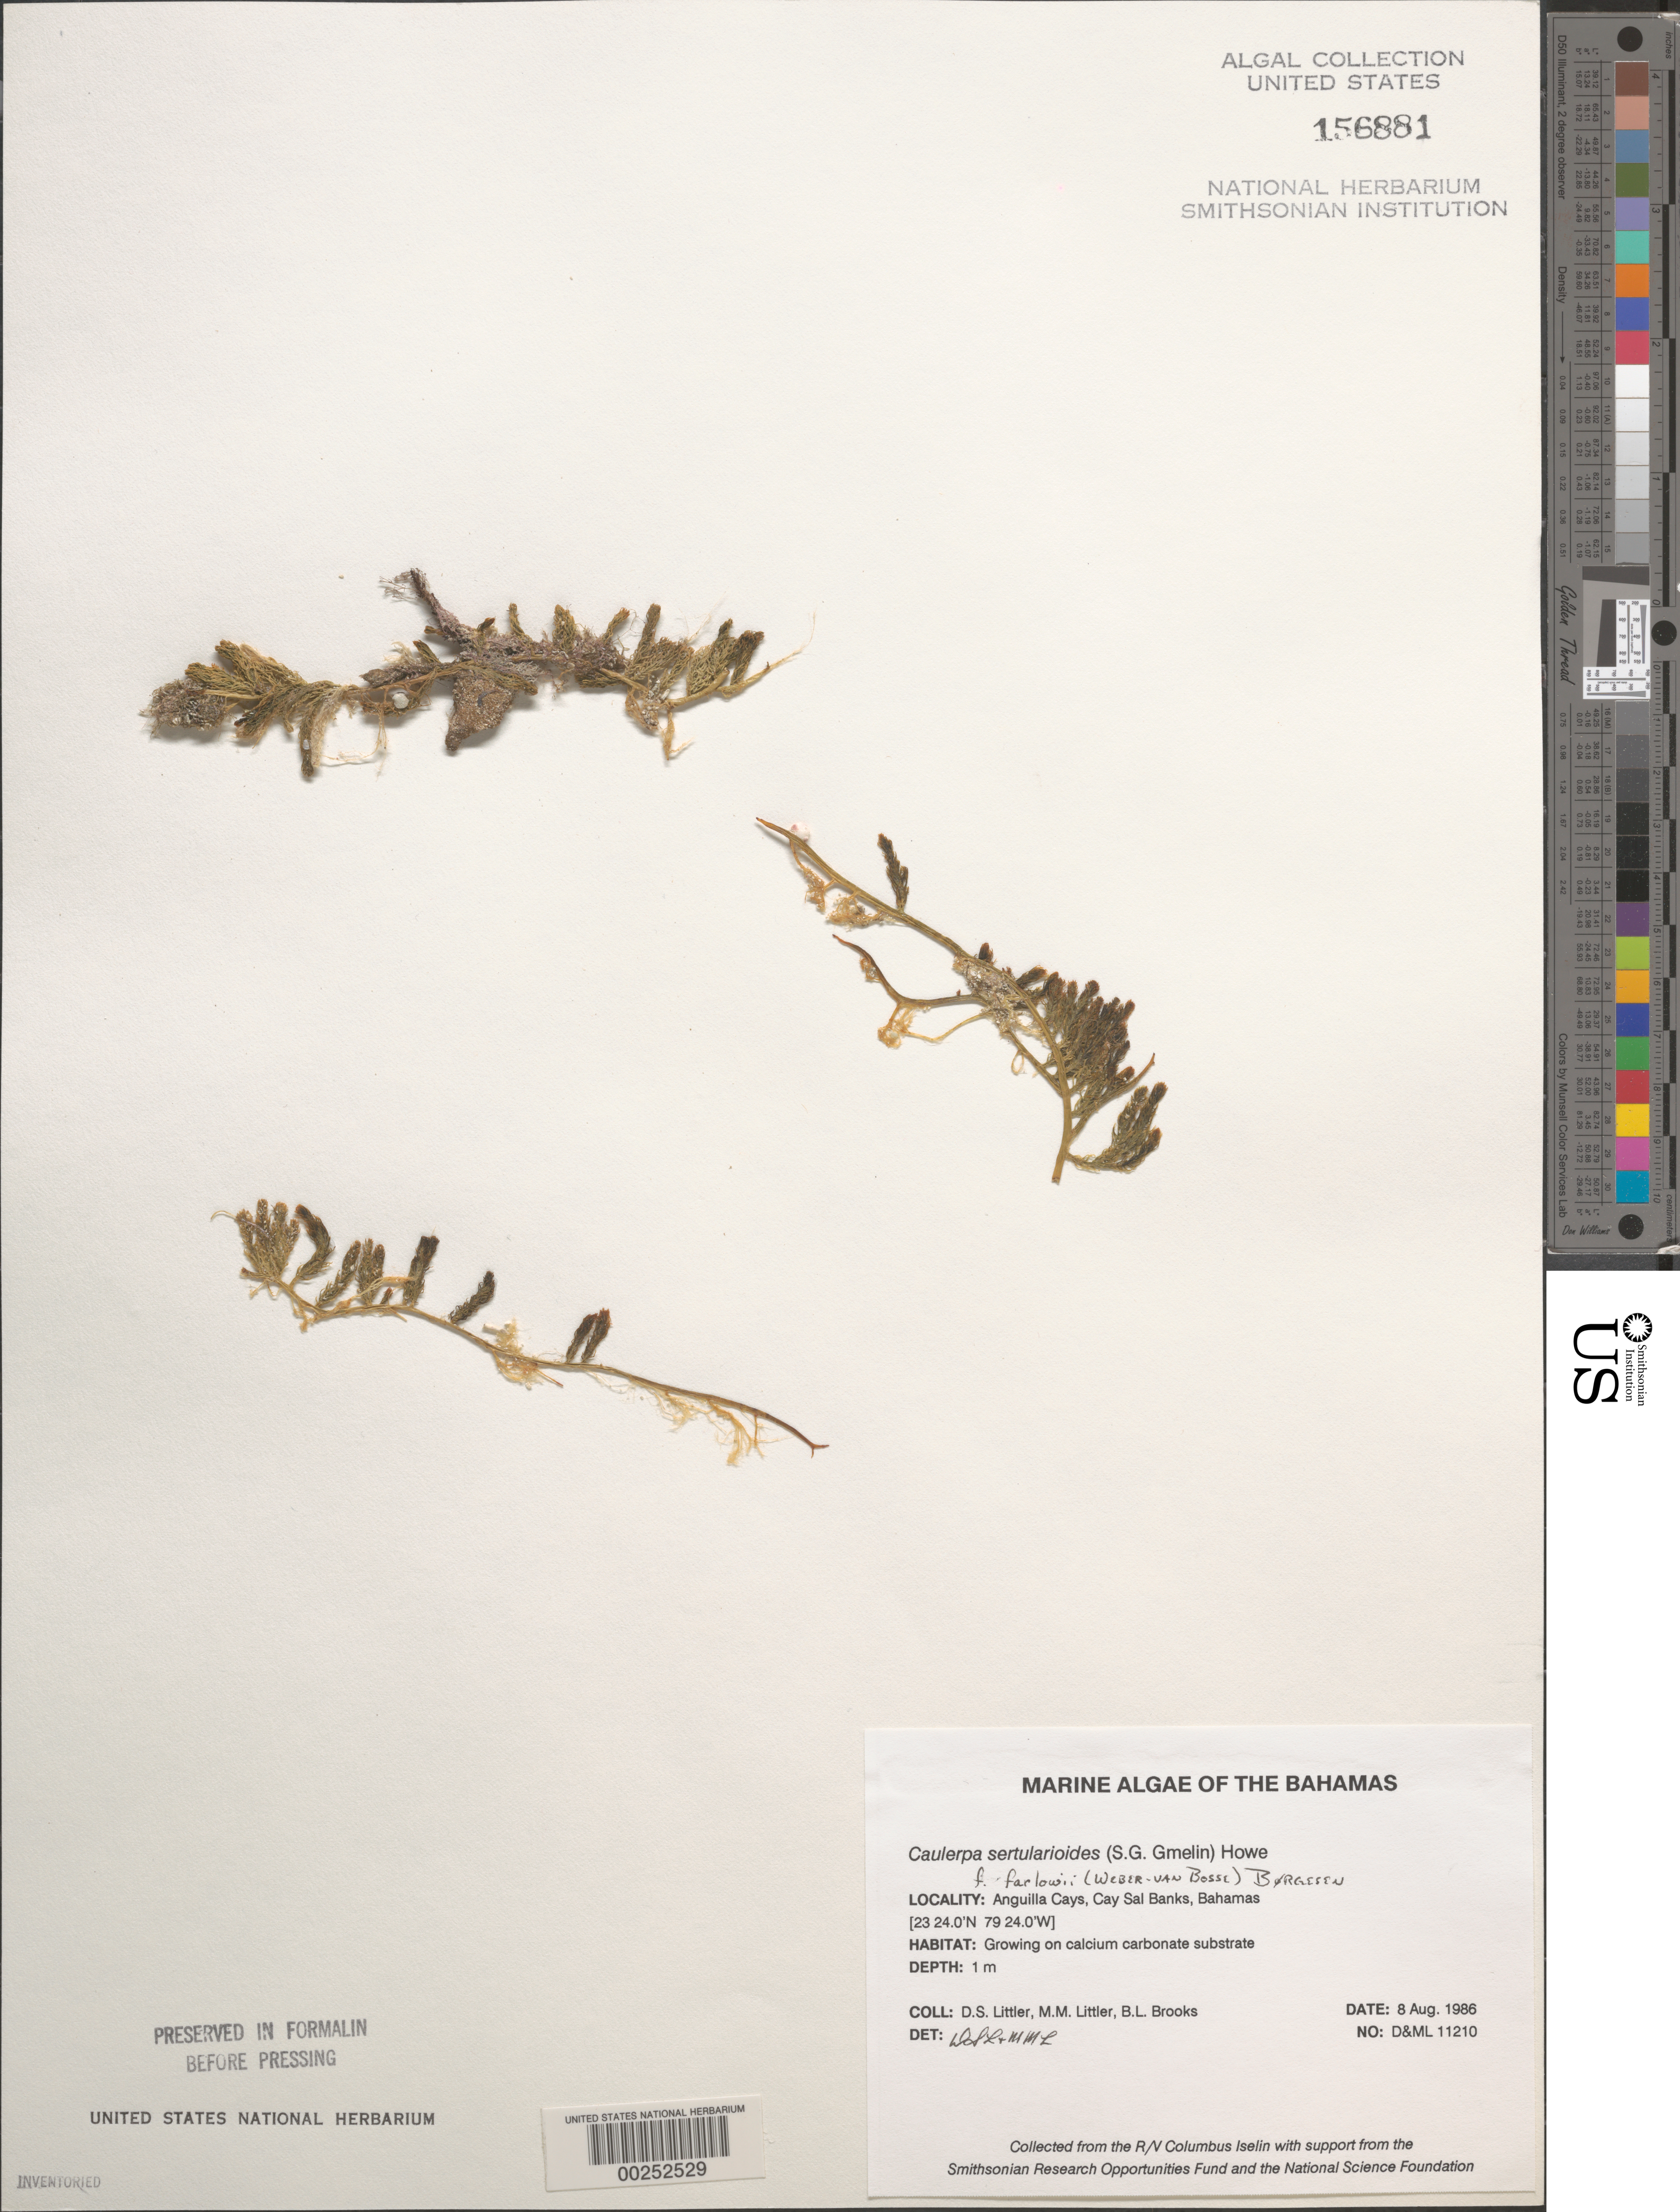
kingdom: Plantae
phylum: Chlorophyta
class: Ulvophyceae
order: Bryopsidales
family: Caulerpaceae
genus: Caulerpa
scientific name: Caulerpa sertularioides f. farlowii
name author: (Weber Bosse) Børgesen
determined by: Littler, D. S.; Littler, M. M.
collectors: D. S. Littler, M. M. Littler & B. Brooks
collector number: D&ML 11210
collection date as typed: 08 Aug 1986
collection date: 1986-08-08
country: Bahamas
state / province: Bimini Banks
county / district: Bimini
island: Anguilla Cays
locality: Cay Sal Banks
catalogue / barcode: US 156881